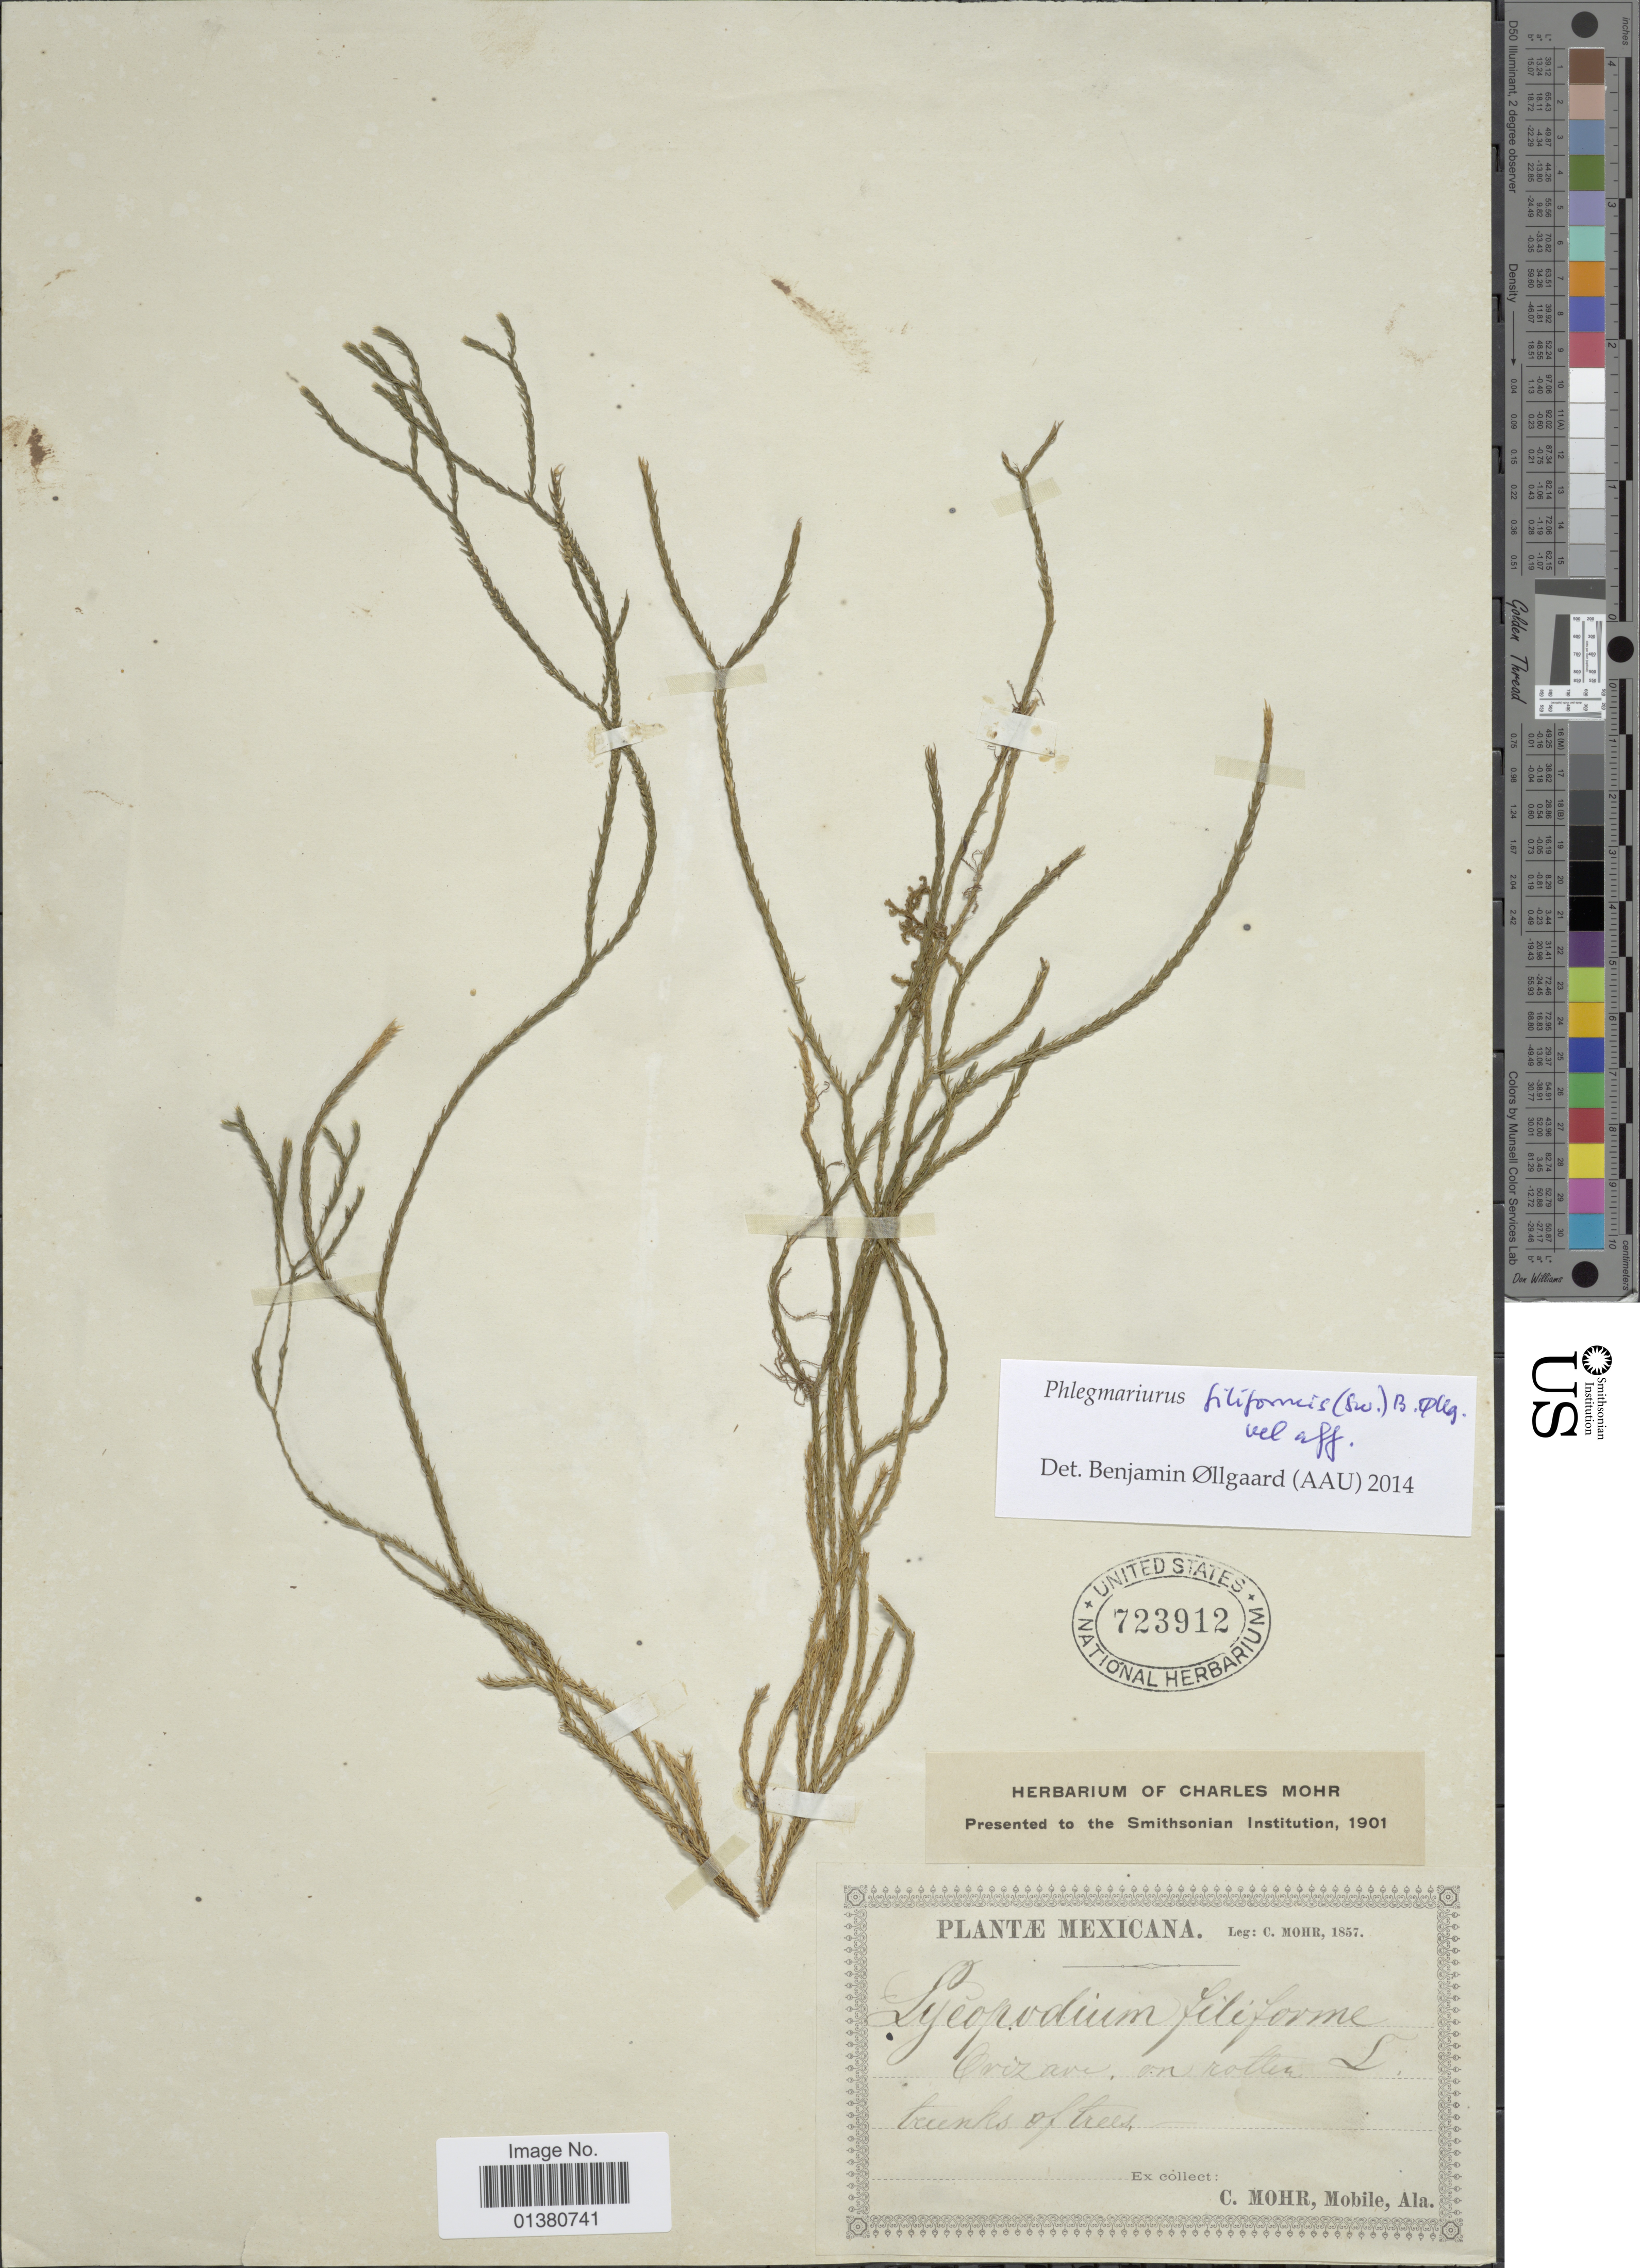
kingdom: Plantae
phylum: Tracheophyta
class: Lycopodiopsida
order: Lycopodiales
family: Lycopodiaceae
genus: Phlegmariurus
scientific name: Phlegmariurus filiformis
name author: (Sw.) W.H. Wagner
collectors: C. T. Mohr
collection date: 1857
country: Mexico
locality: Orizava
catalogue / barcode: US 723912